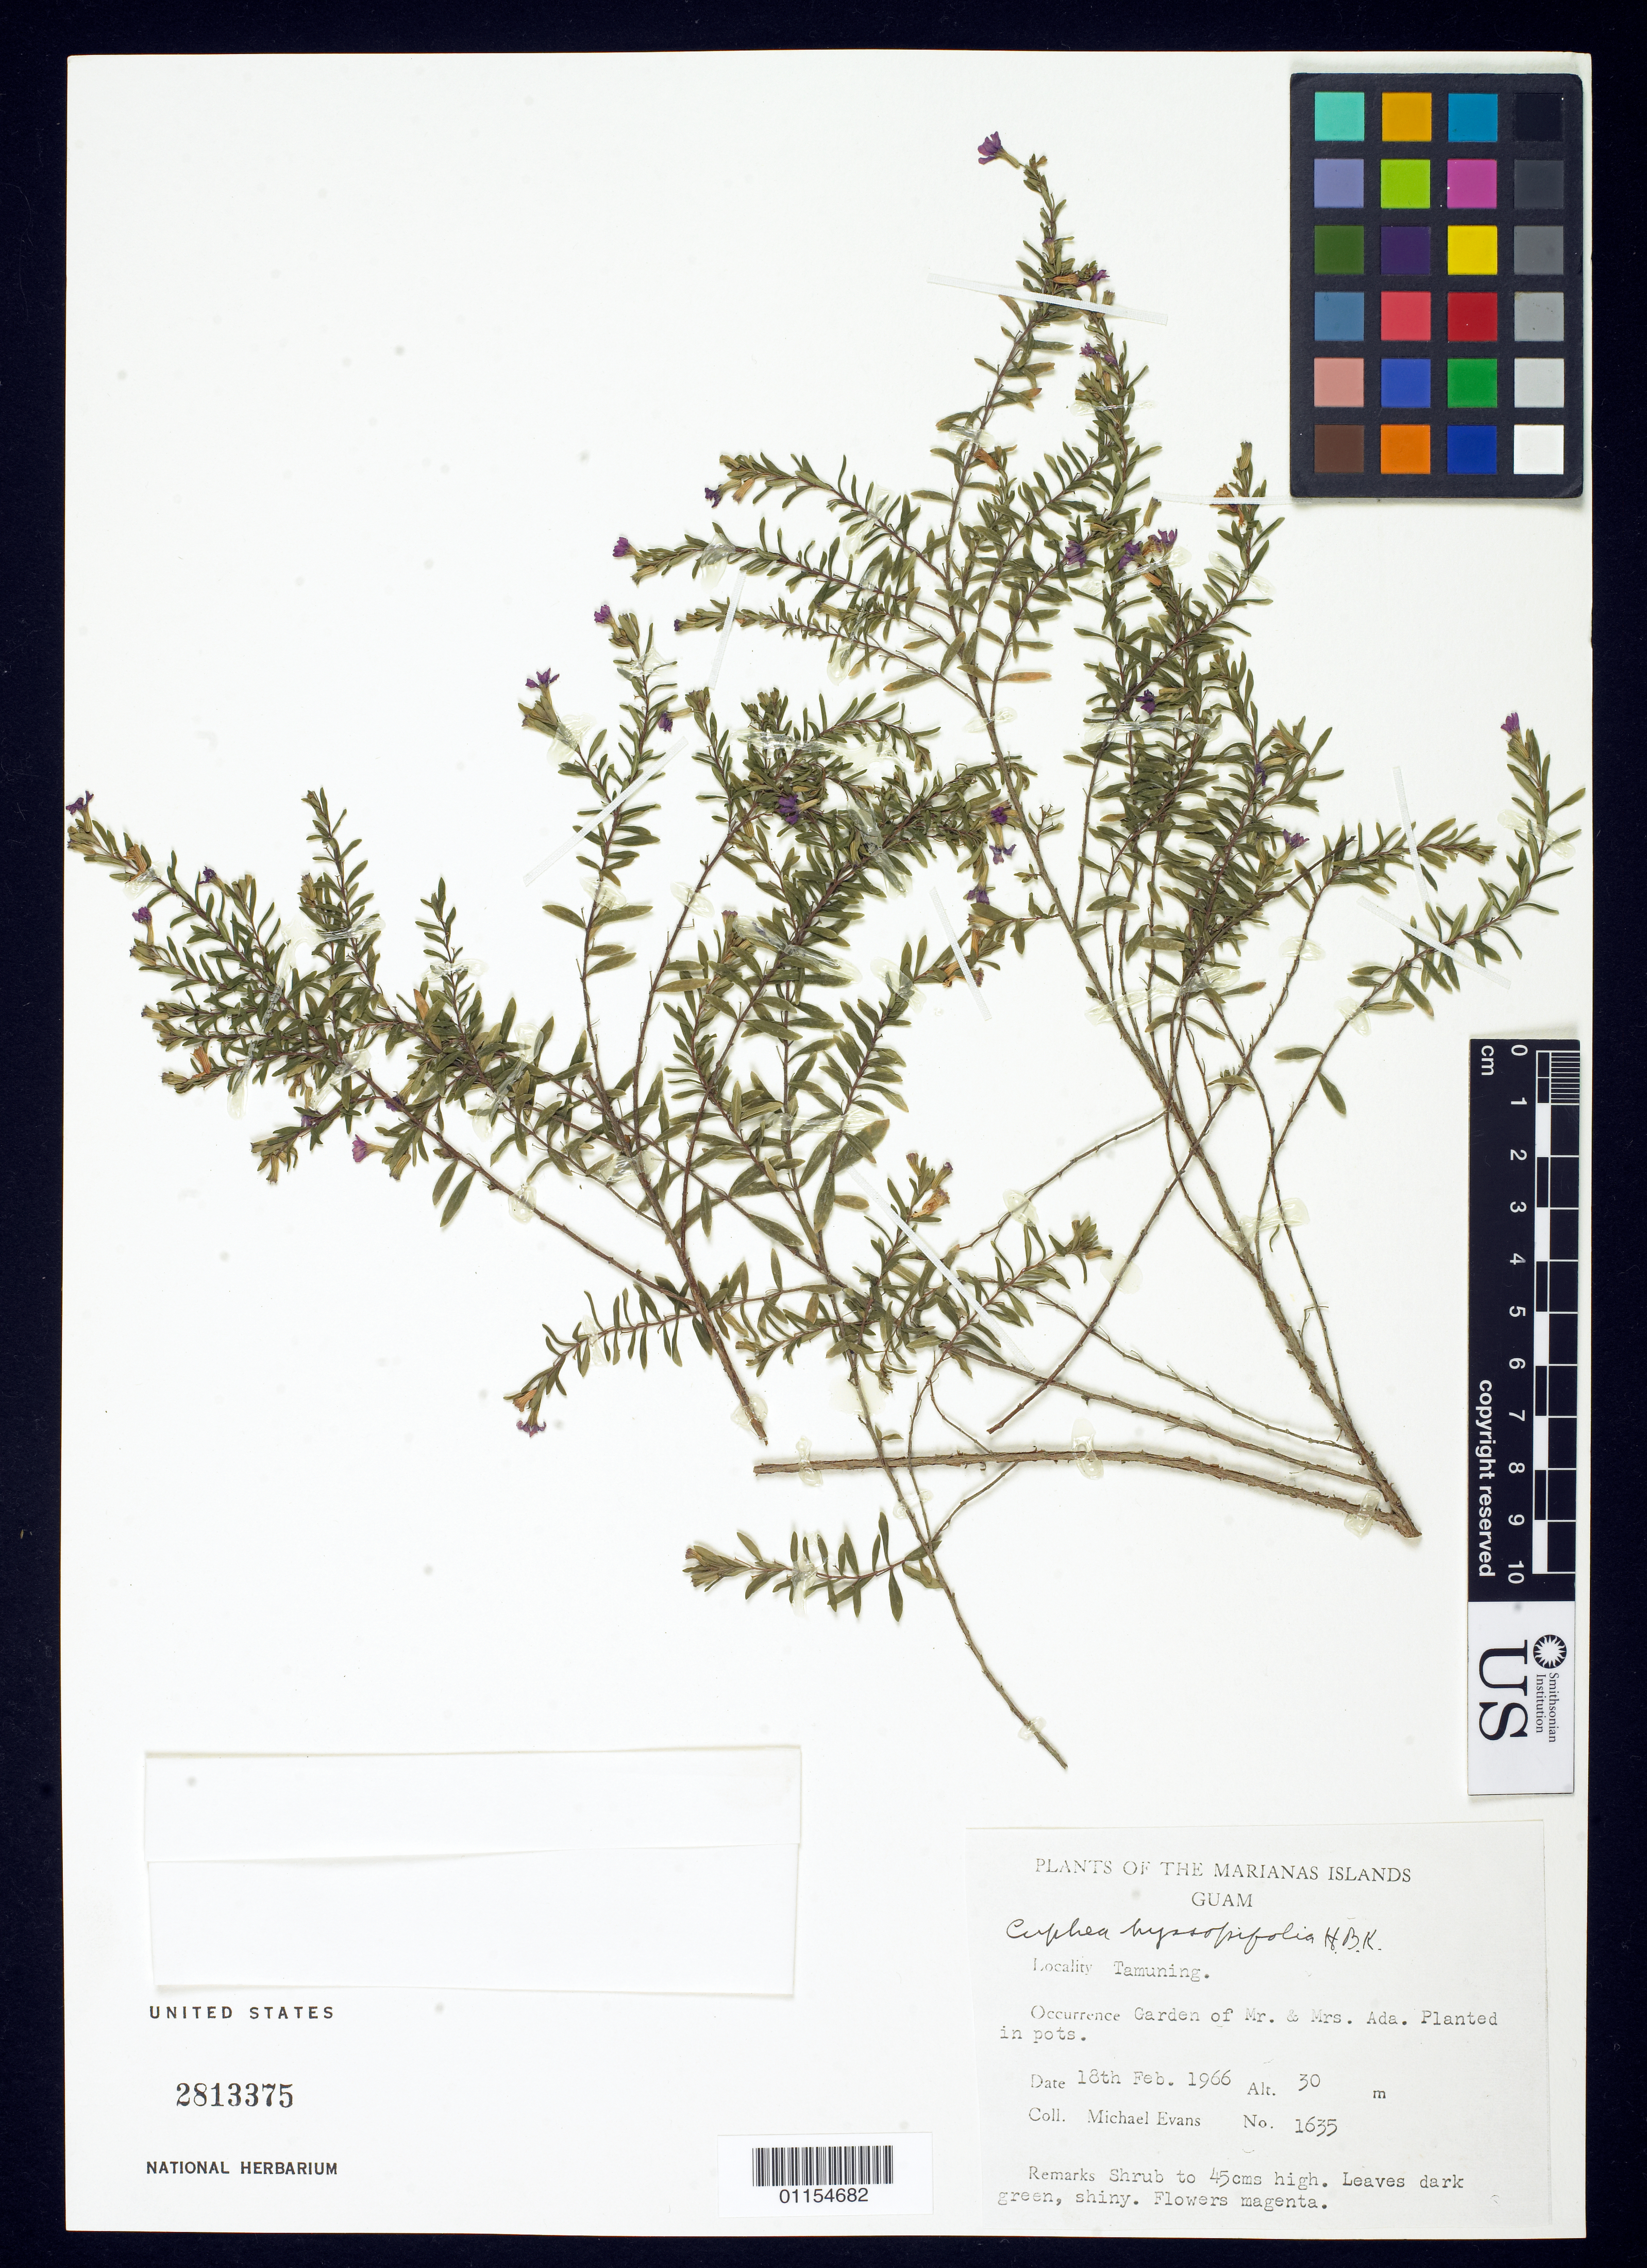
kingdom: Plantae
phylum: Tracheophyta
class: Magnoliopsida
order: Myrtales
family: Lythraceae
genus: Cuphea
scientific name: Cuphea hyssopifolia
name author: Kunth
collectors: M. Evans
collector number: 1635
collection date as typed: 18 Feb 1966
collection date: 1966-02-18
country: Guam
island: Guam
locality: Tamuning.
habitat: Garden, planted in pots.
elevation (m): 30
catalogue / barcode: US 2813375